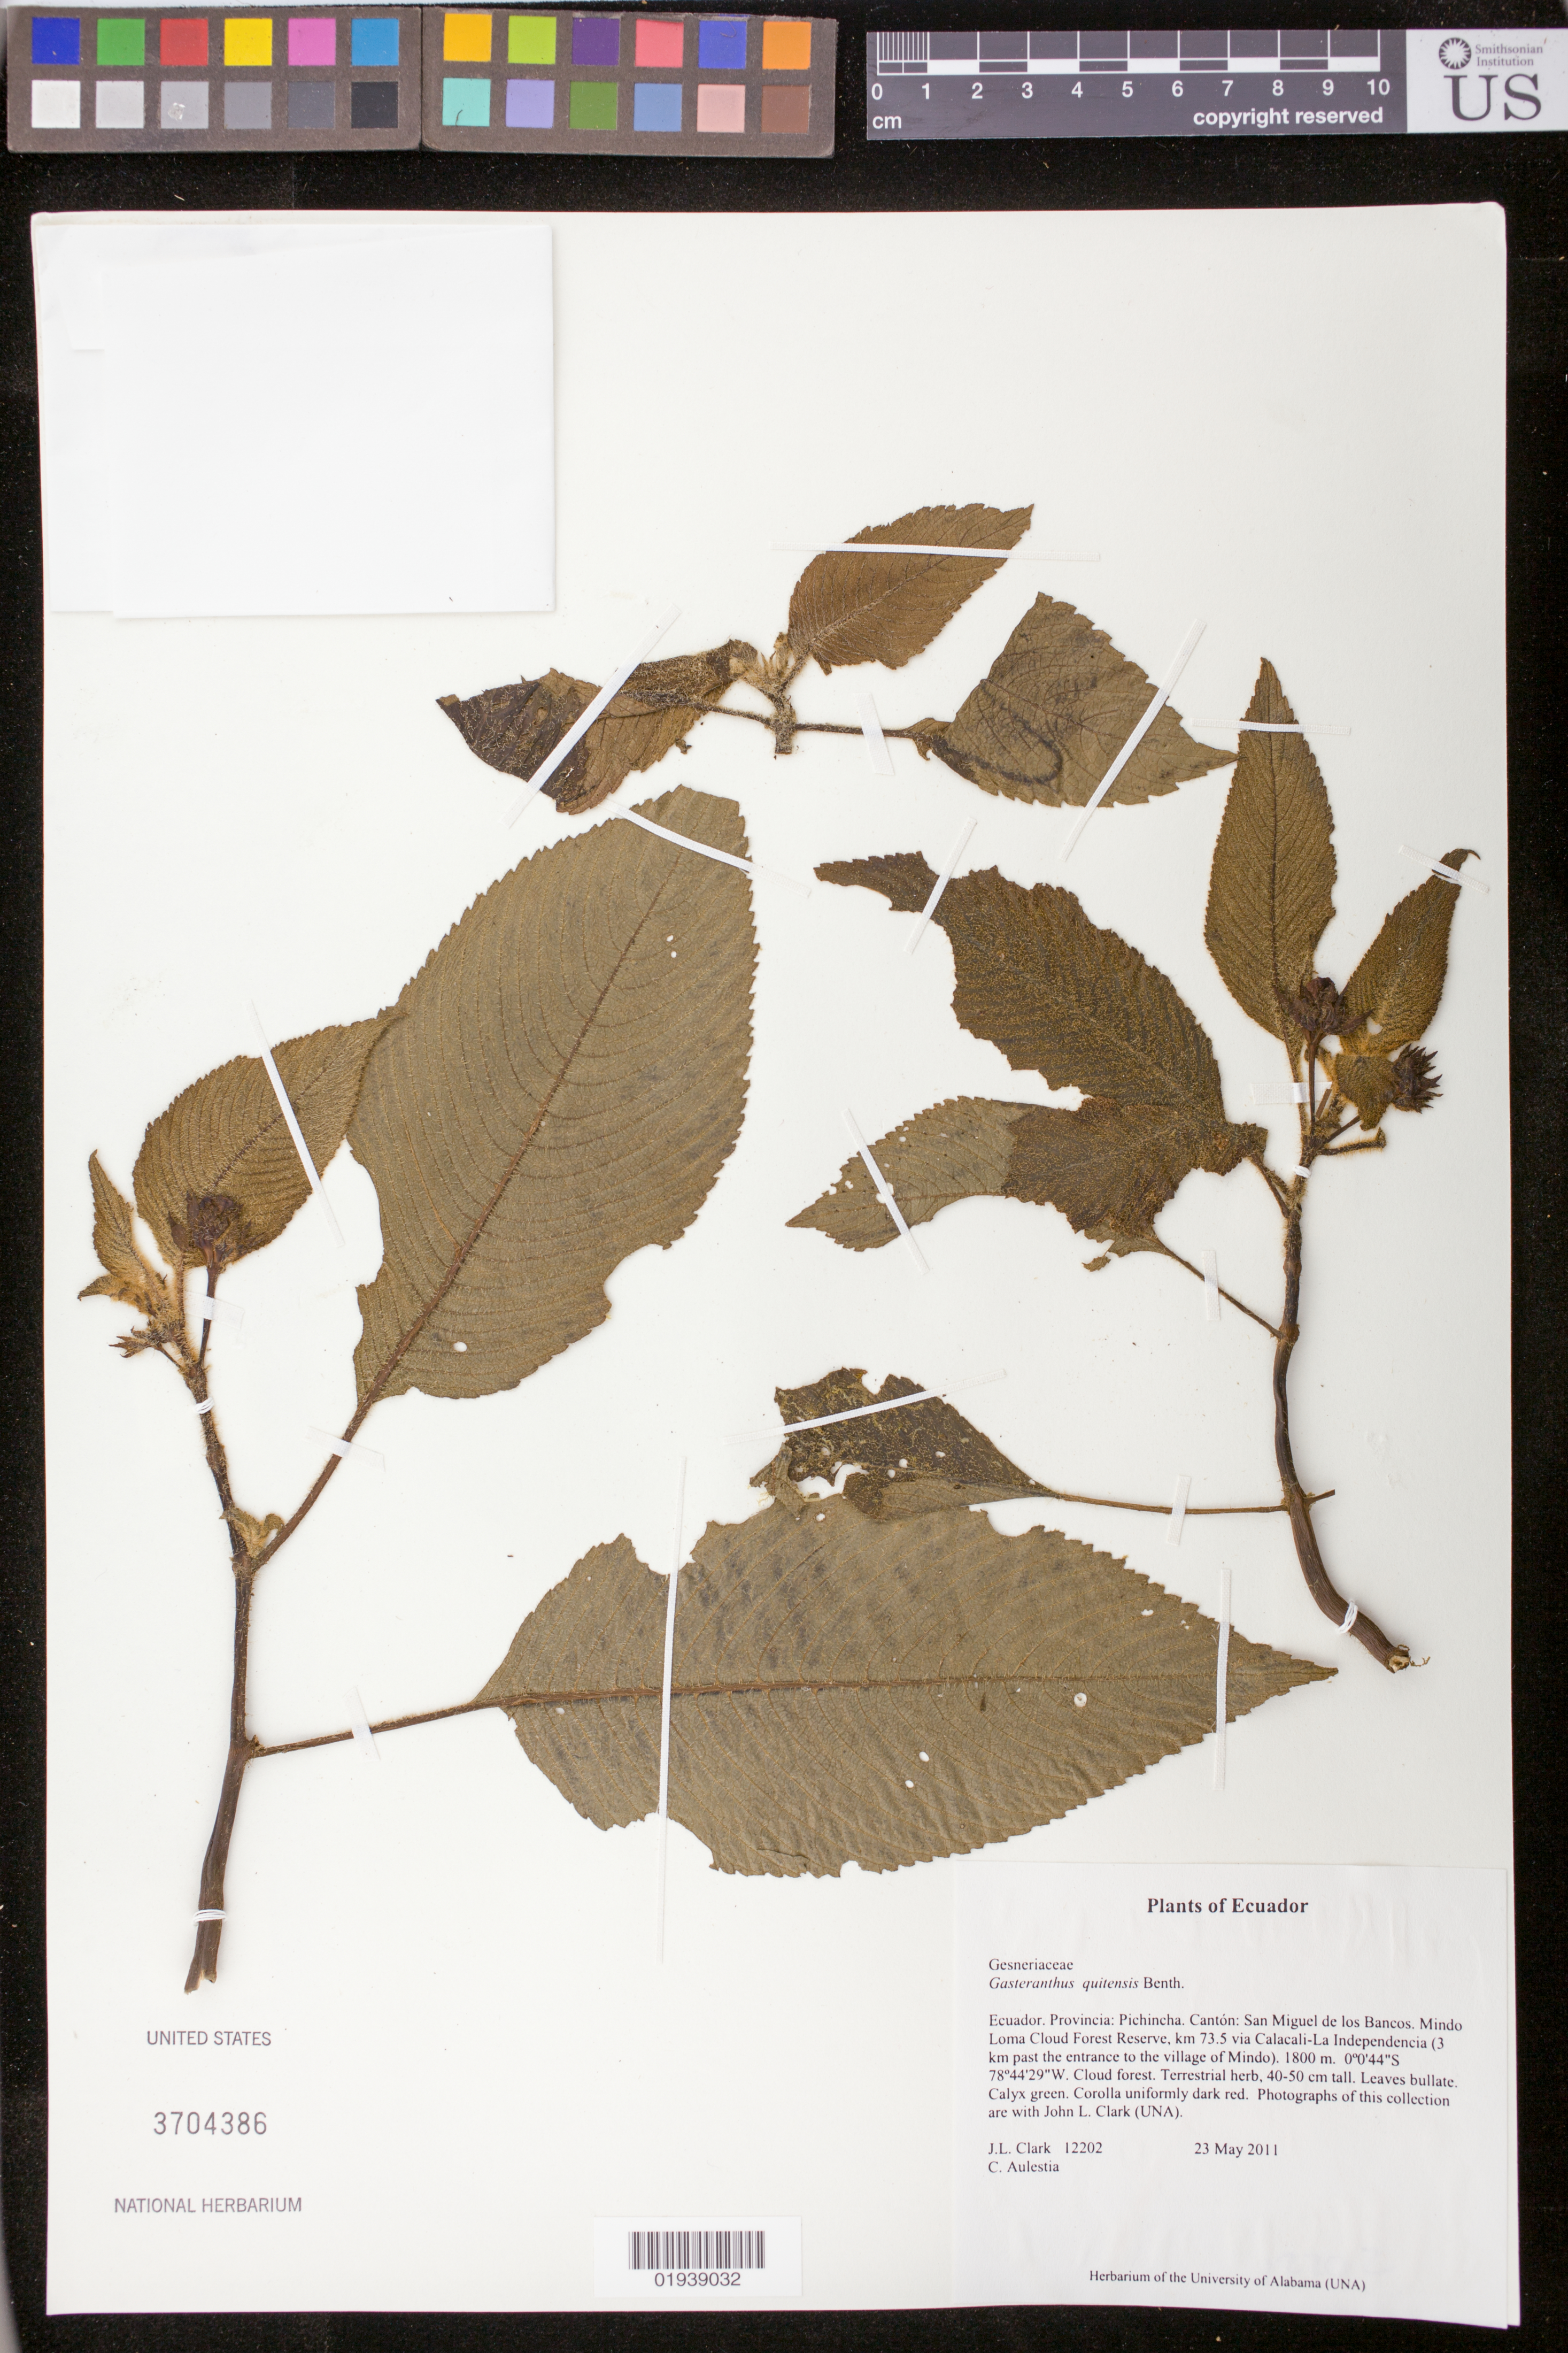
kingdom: Plantae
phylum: Tracheophyta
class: Magnoliopsida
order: Lamiales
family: Gesneriaceae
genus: Gasteranthus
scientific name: Gasteranthus quitensis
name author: Benth.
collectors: J. L. Clark & C. Aulestia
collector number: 12202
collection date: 2011-05-23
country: Ecuador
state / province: Pichincha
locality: Canton: San Miguel de los Bancos. Mindo Loma Cloud Forest Reserve, km 73.5 via Calacali-La Independencia (3 km past the entrance to the village of Mindo).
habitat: Cloud forest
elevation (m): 1800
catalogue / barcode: US 3704386